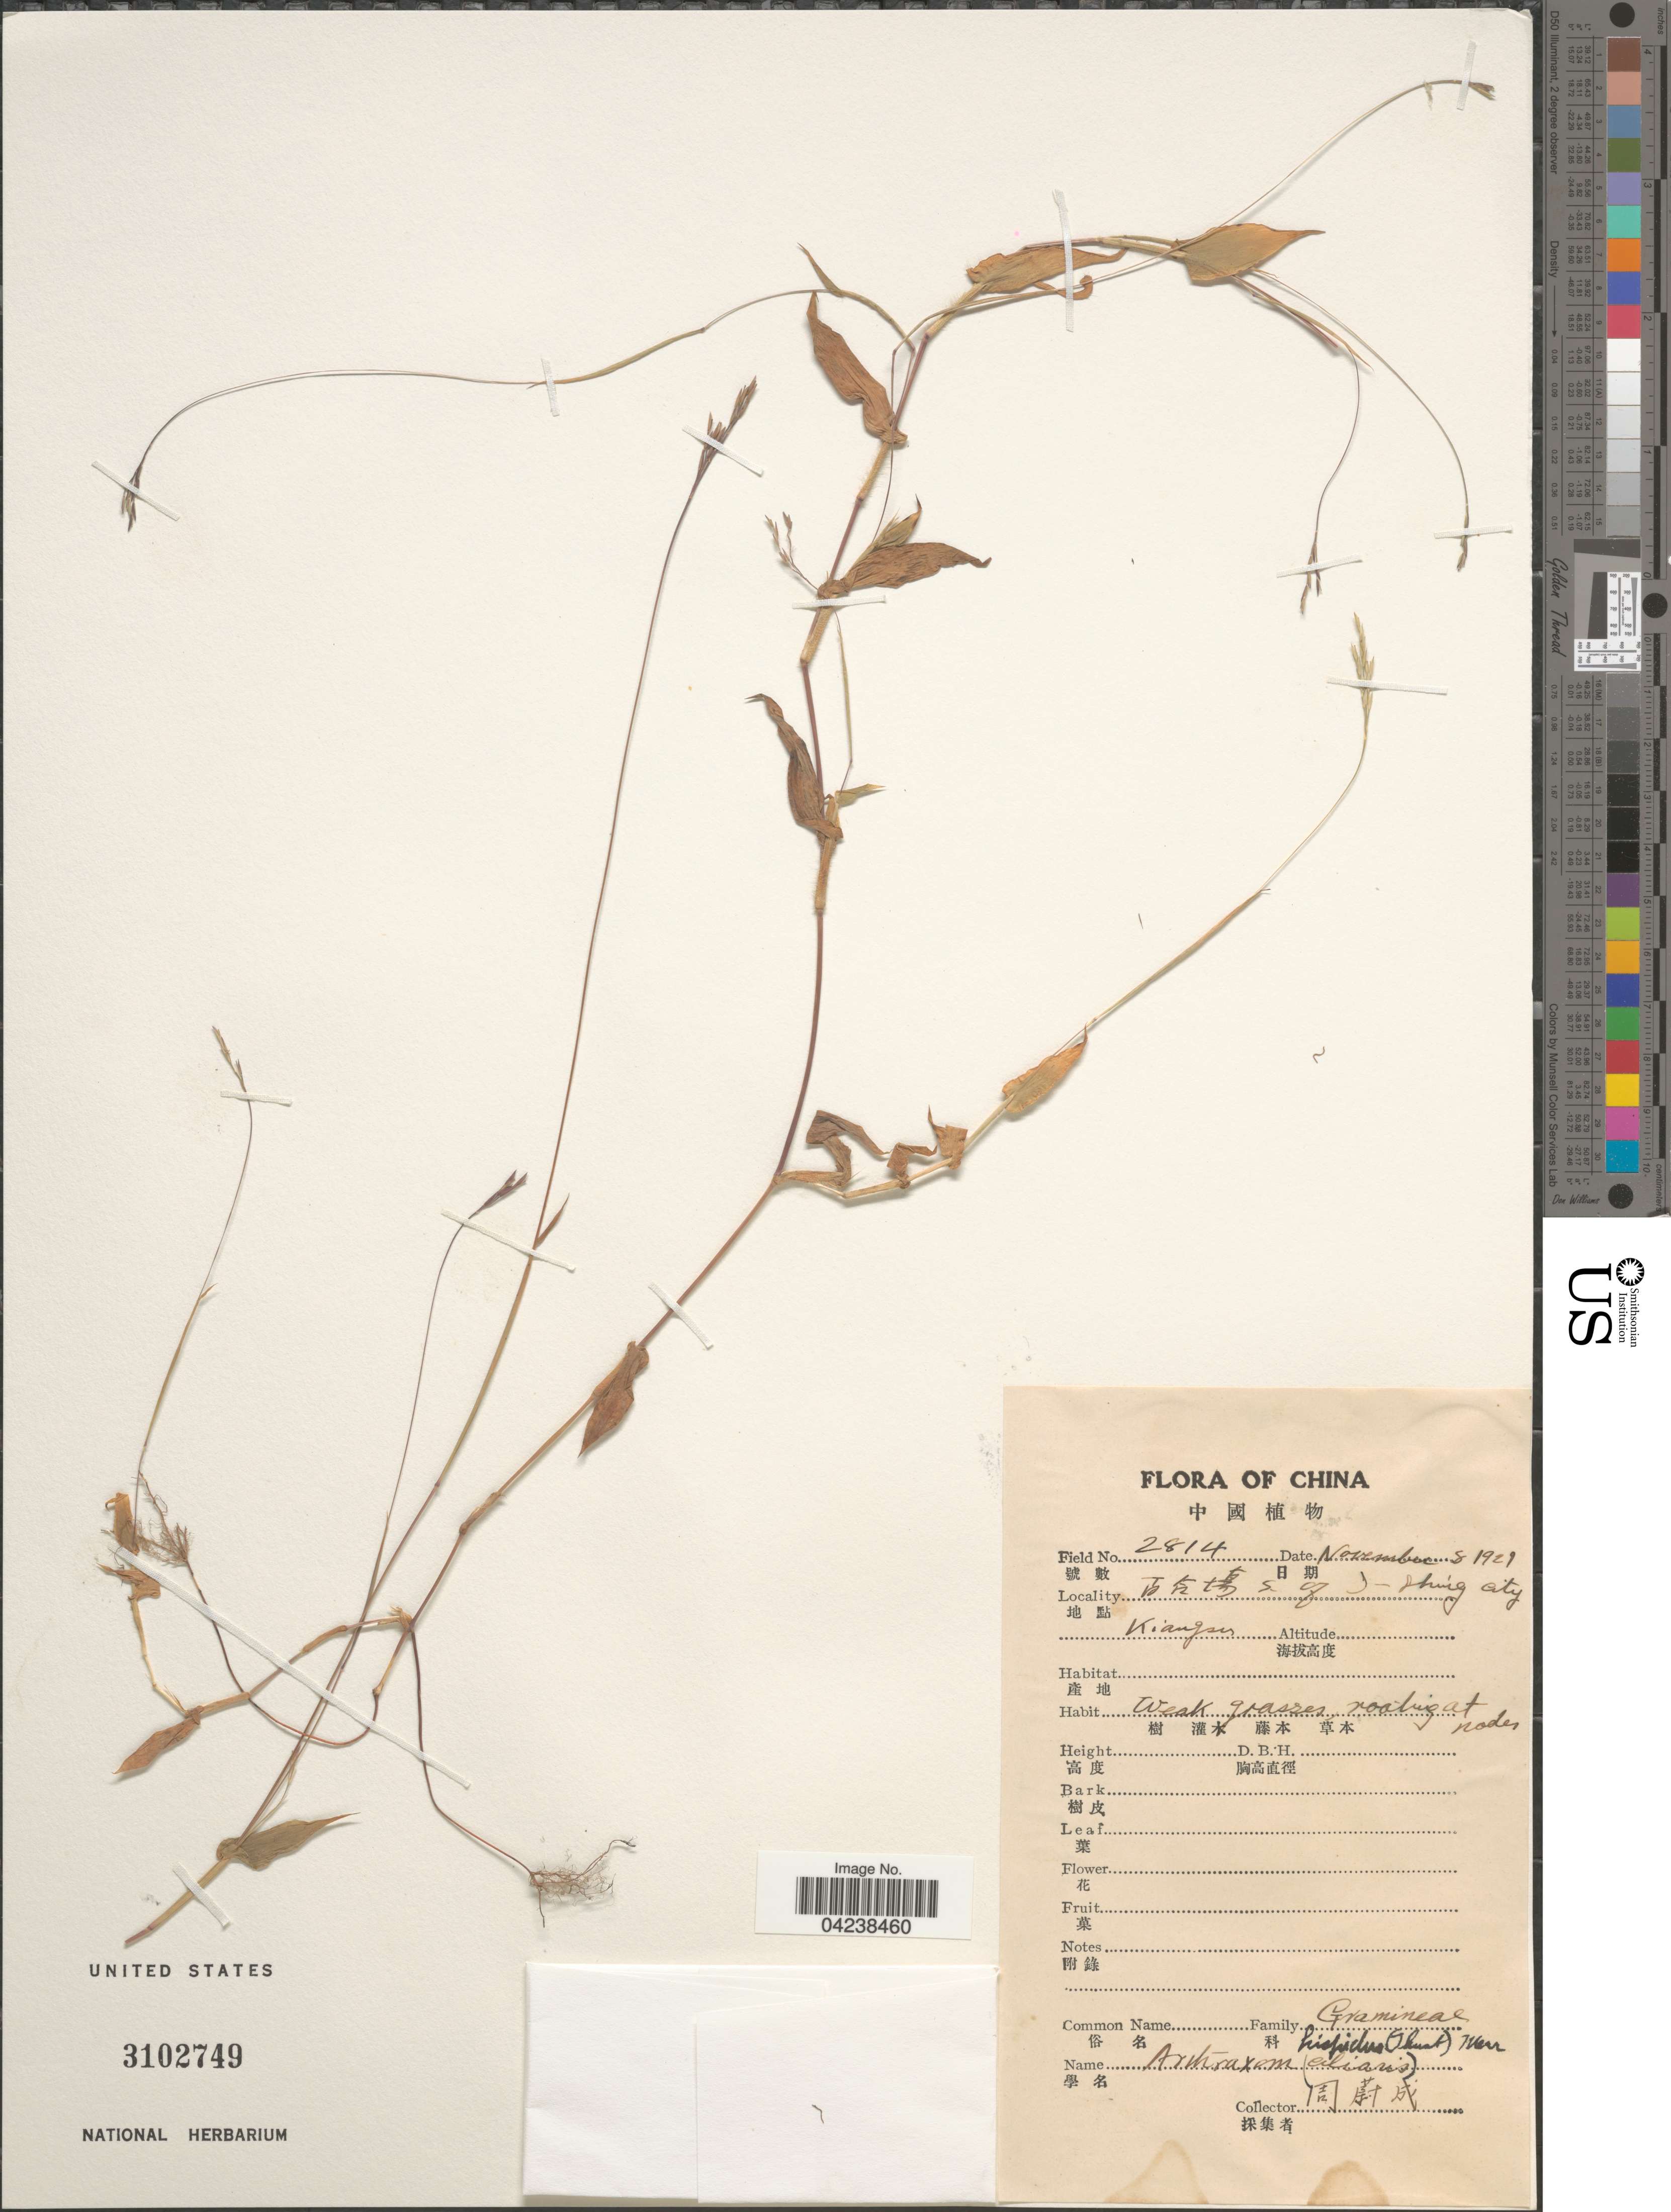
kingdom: Plantae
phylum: Tracheophyta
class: Liliopsida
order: Poales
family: Poaceae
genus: Arthraxon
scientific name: Arthraxon hispidus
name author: (Thunb.) Makino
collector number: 2814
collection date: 1921-11-08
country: China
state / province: Jiangsu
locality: X. S. of I-Shing city. Kiangsu..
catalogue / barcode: US 3102749